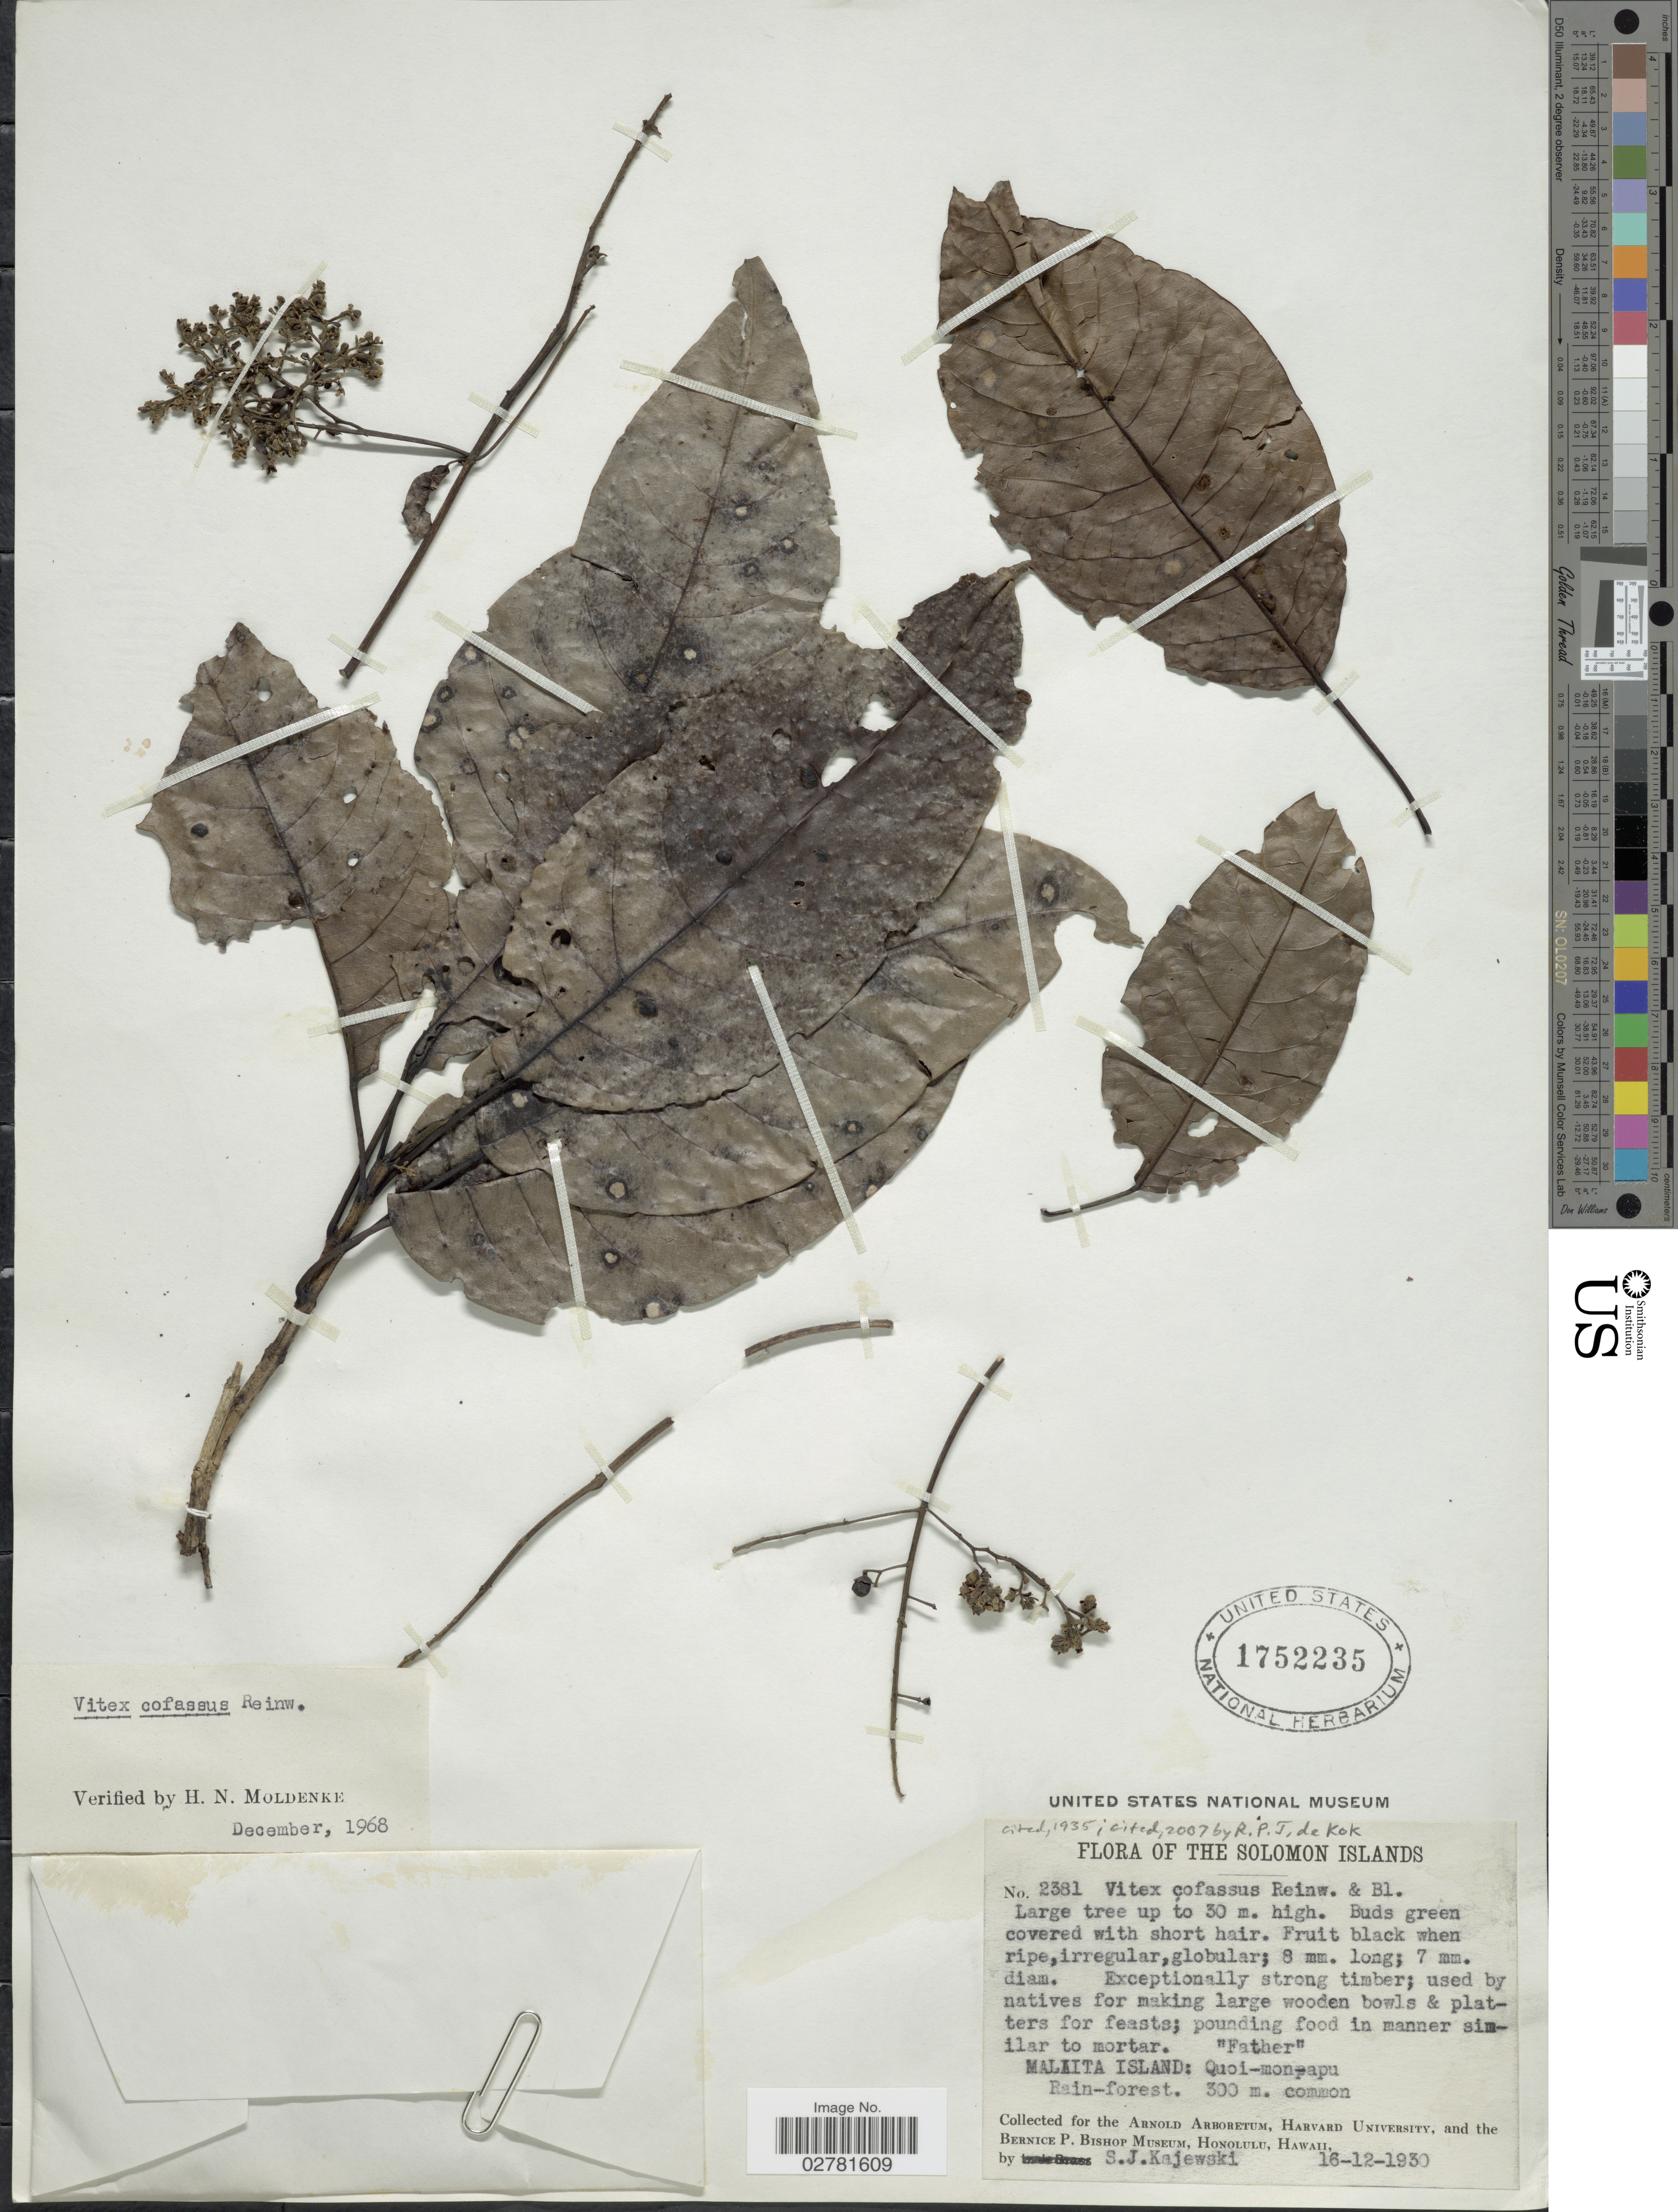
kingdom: Plantae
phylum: Tracheophyta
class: Magnoliopsida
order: Lamiales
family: Lamiaceae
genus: Vitex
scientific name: Vitex cofassus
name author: Reinw. ex Blume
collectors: S.J. Kajewski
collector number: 2381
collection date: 1930-12-16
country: Solomon Islands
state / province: Solomon Islands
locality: Malaita Island: Quoi-monapu [interpreted]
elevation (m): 300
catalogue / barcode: US 1752235